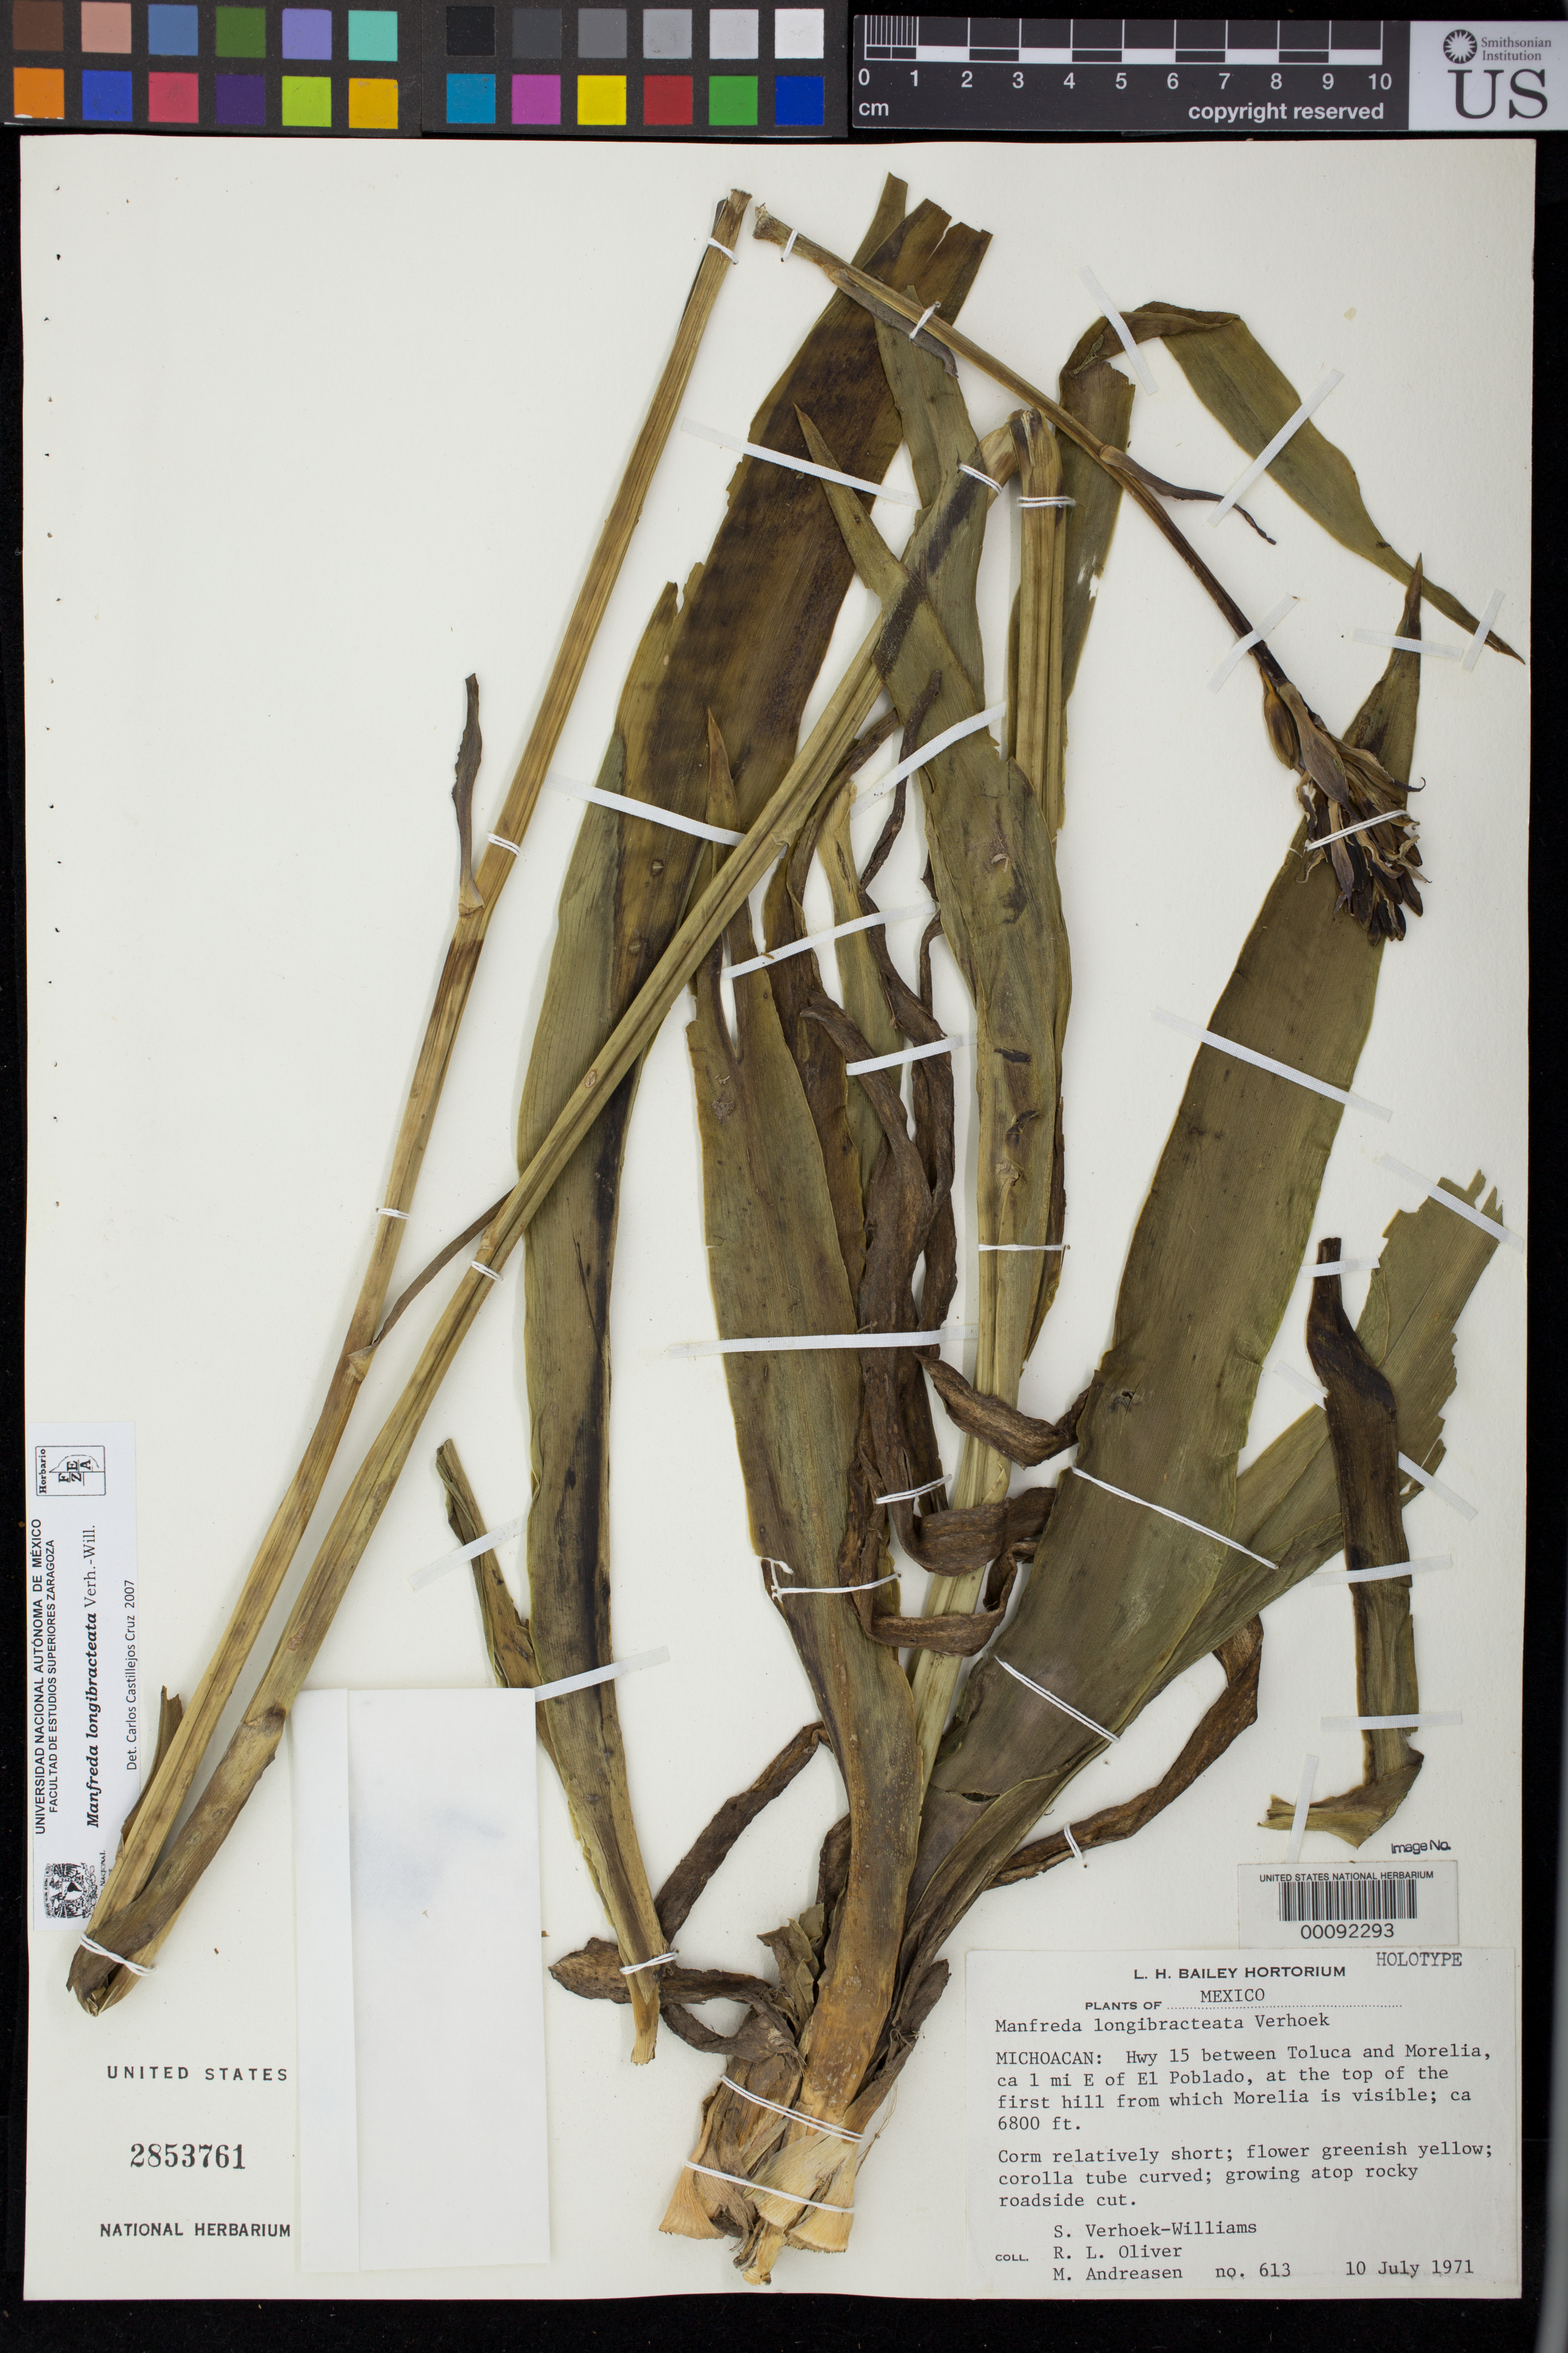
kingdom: Plantae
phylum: Tracheophyta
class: Liliopsida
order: Asparagales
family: Asparagaceae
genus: Manfreda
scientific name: Manfreda longibracteata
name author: Verh.-Will.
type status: Holotype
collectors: S. E. Verhoek-Williams, R. L. Oliver & M. Andreasen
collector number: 613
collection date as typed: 10 Jul 1971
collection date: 1971-07-10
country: Mexico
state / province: Michoacán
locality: Hwy. 15 between Toluca and Morelia, ca. 1 mi E of El Poblado, at the top of the first hill from which Morelia is visible.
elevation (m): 2073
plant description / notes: Collection date cited in protologue as 10 Jul 1976.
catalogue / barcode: US 2853761